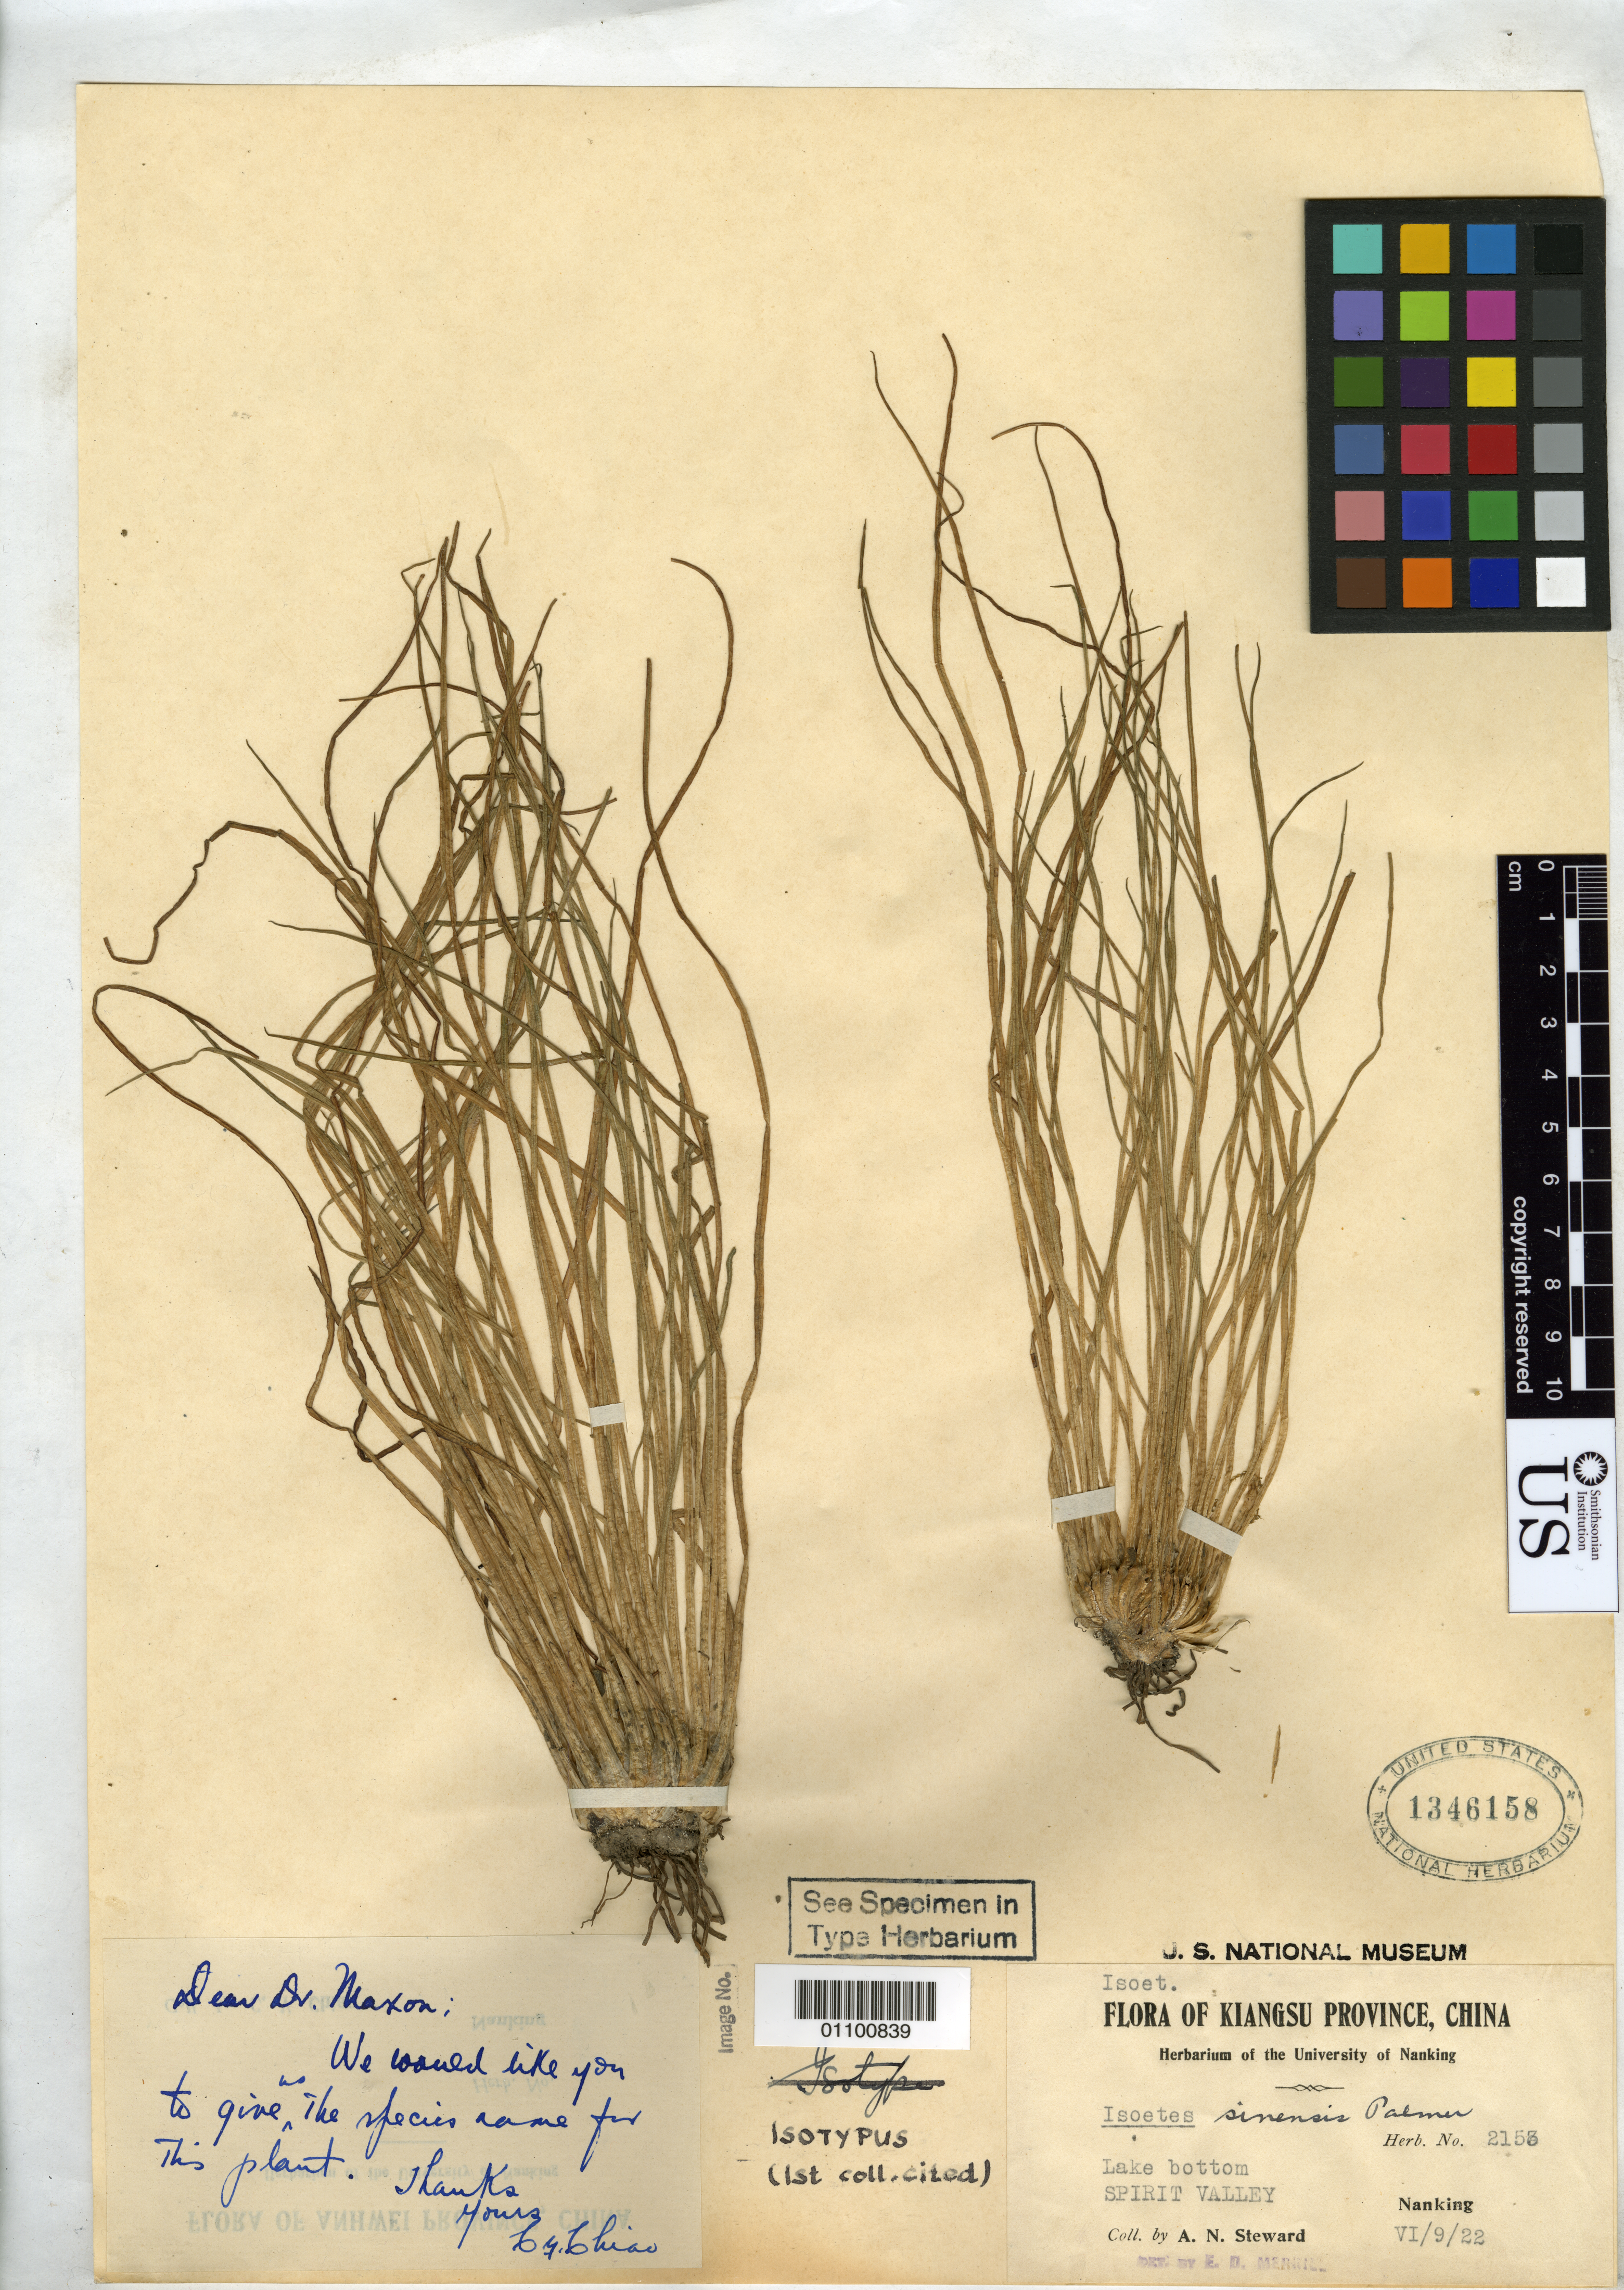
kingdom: Plantae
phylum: Tracheophyta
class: Lycopodiopsida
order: Isoetales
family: Isoetaceae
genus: Isoetes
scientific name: Isoetes sinensis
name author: T.C. Palmer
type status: Isotype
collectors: A. N. Steward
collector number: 2153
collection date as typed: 09 Jun 1922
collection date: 1922-06-09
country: China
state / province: Jiangsu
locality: Lake bottom, Spirit Valley.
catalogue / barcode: US 1346158